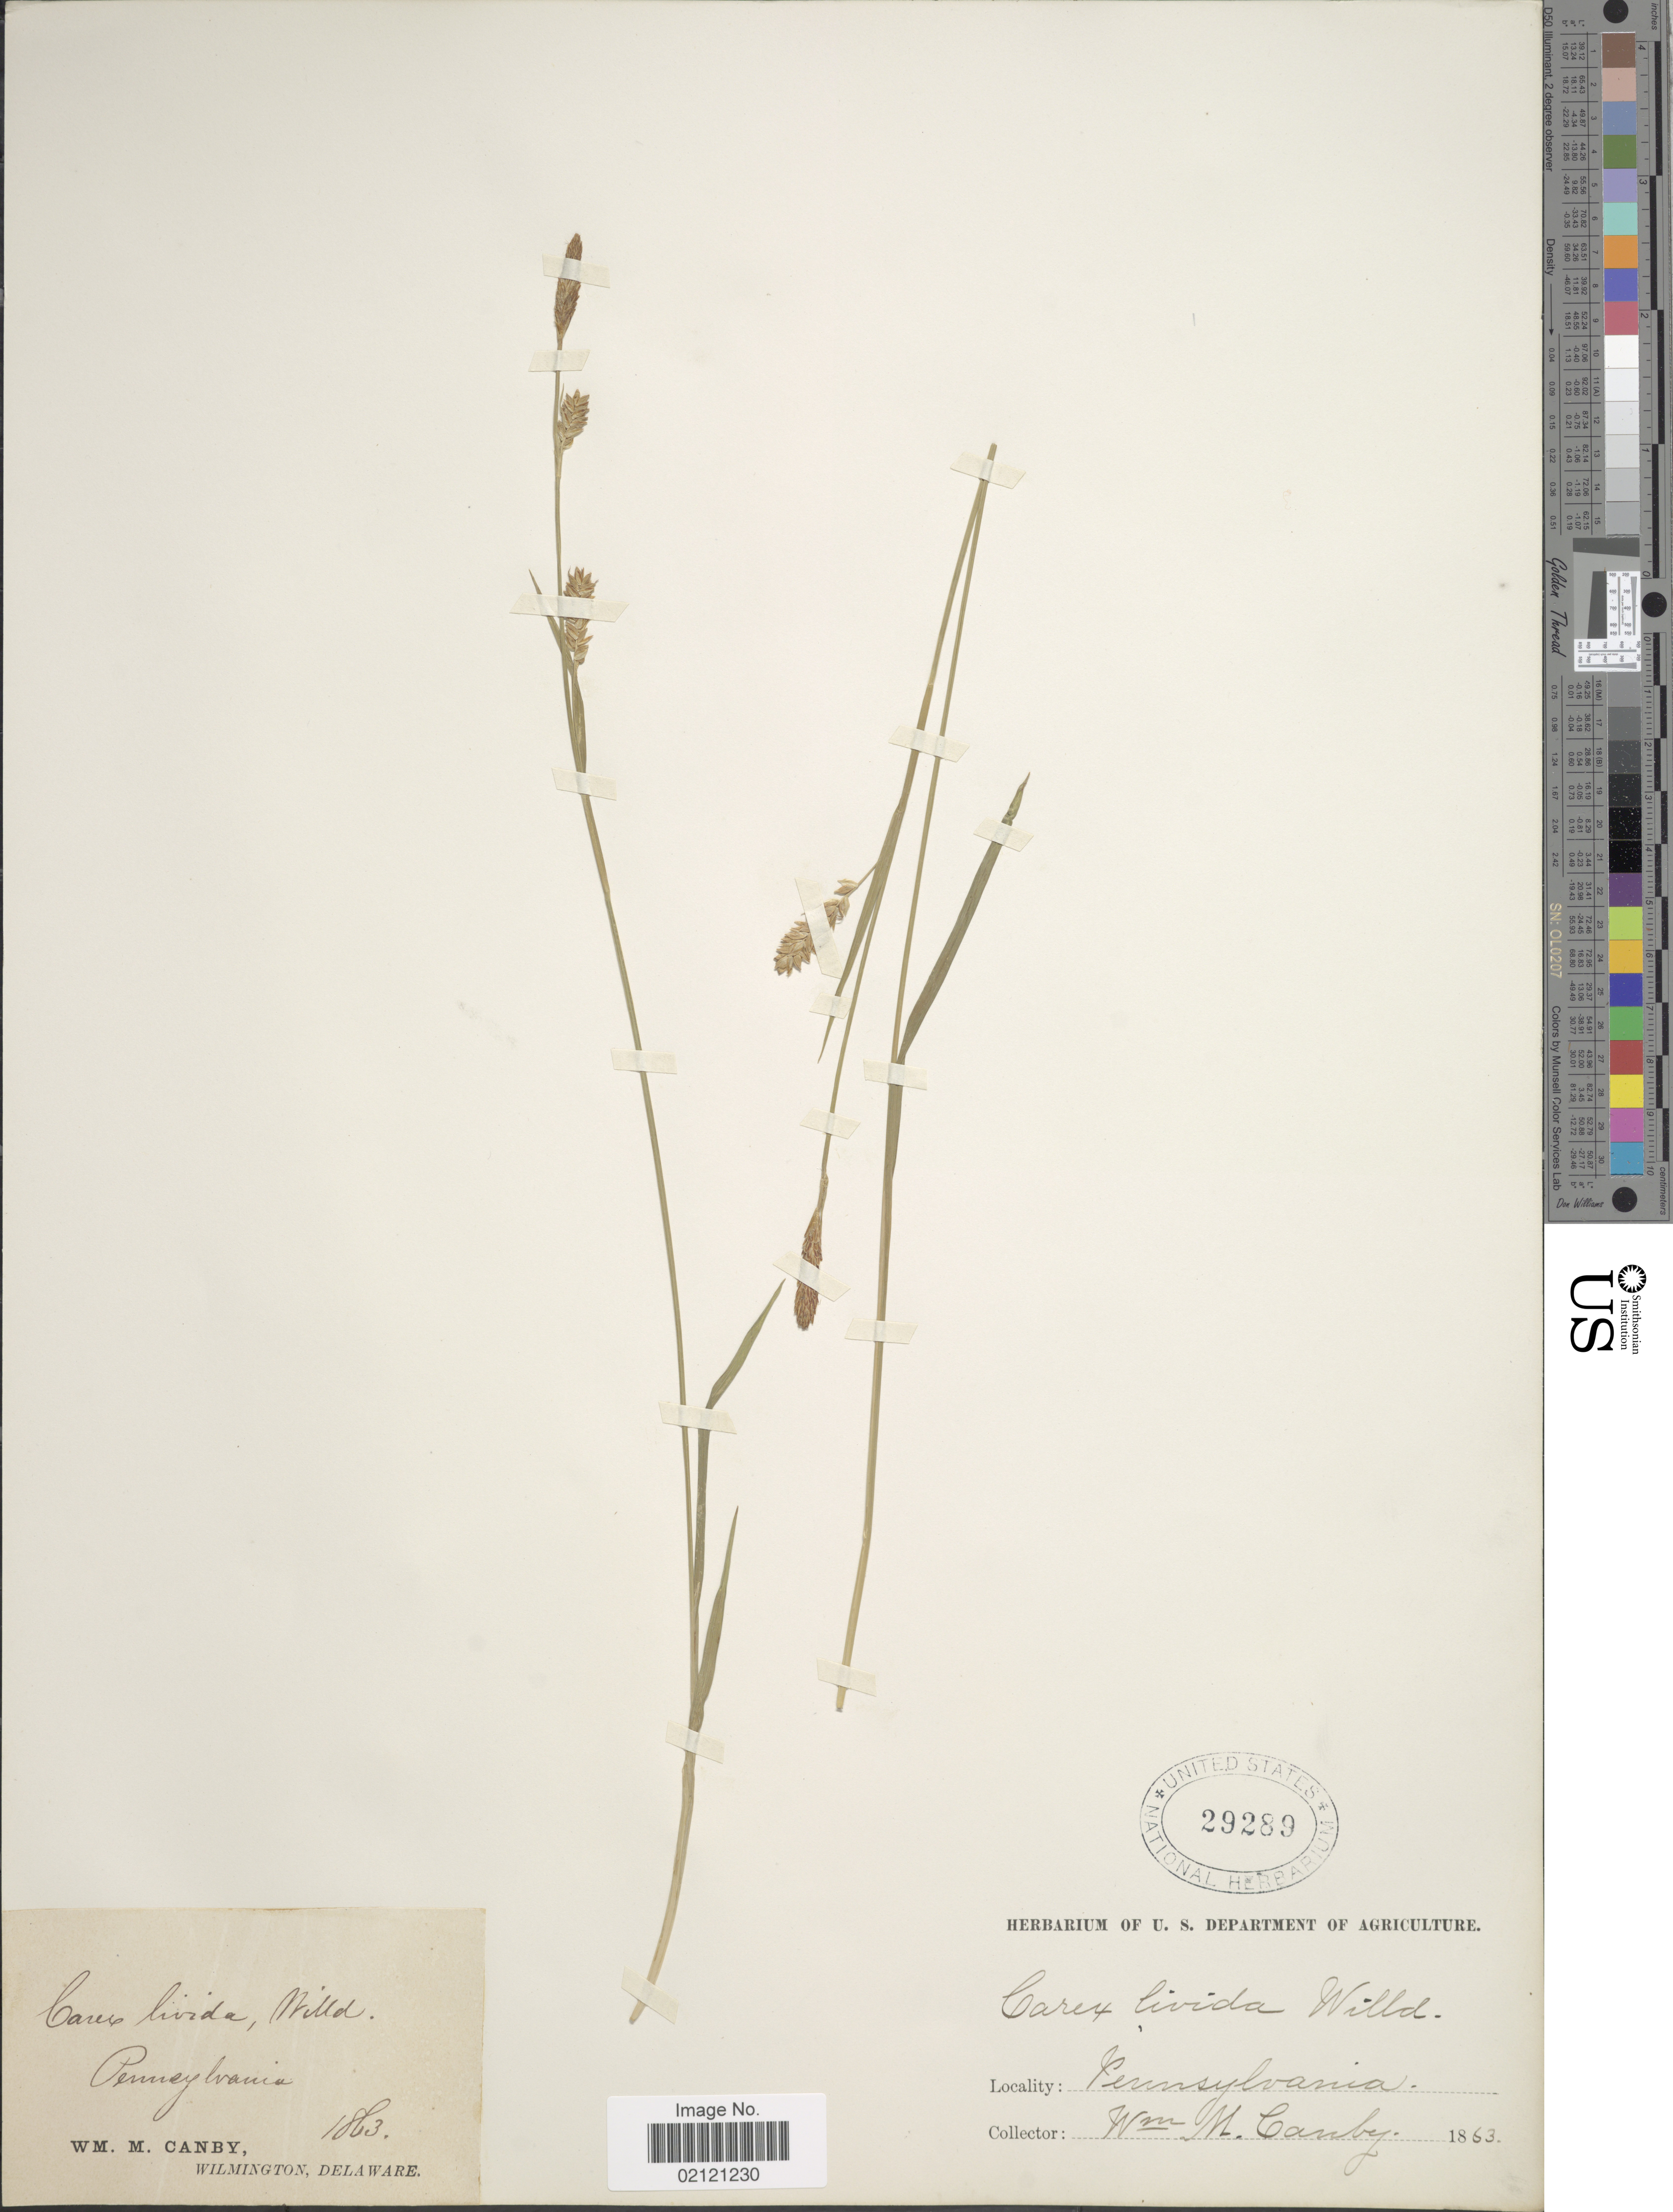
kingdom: Plantae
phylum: Tracheophyta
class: Liliopsida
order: Poales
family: Cyperaceae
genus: Carex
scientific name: Carex livida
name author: (Wahlenb.) Willd.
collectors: W. M. Canby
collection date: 1863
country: United States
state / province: Pennsylvania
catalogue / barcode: US 29289